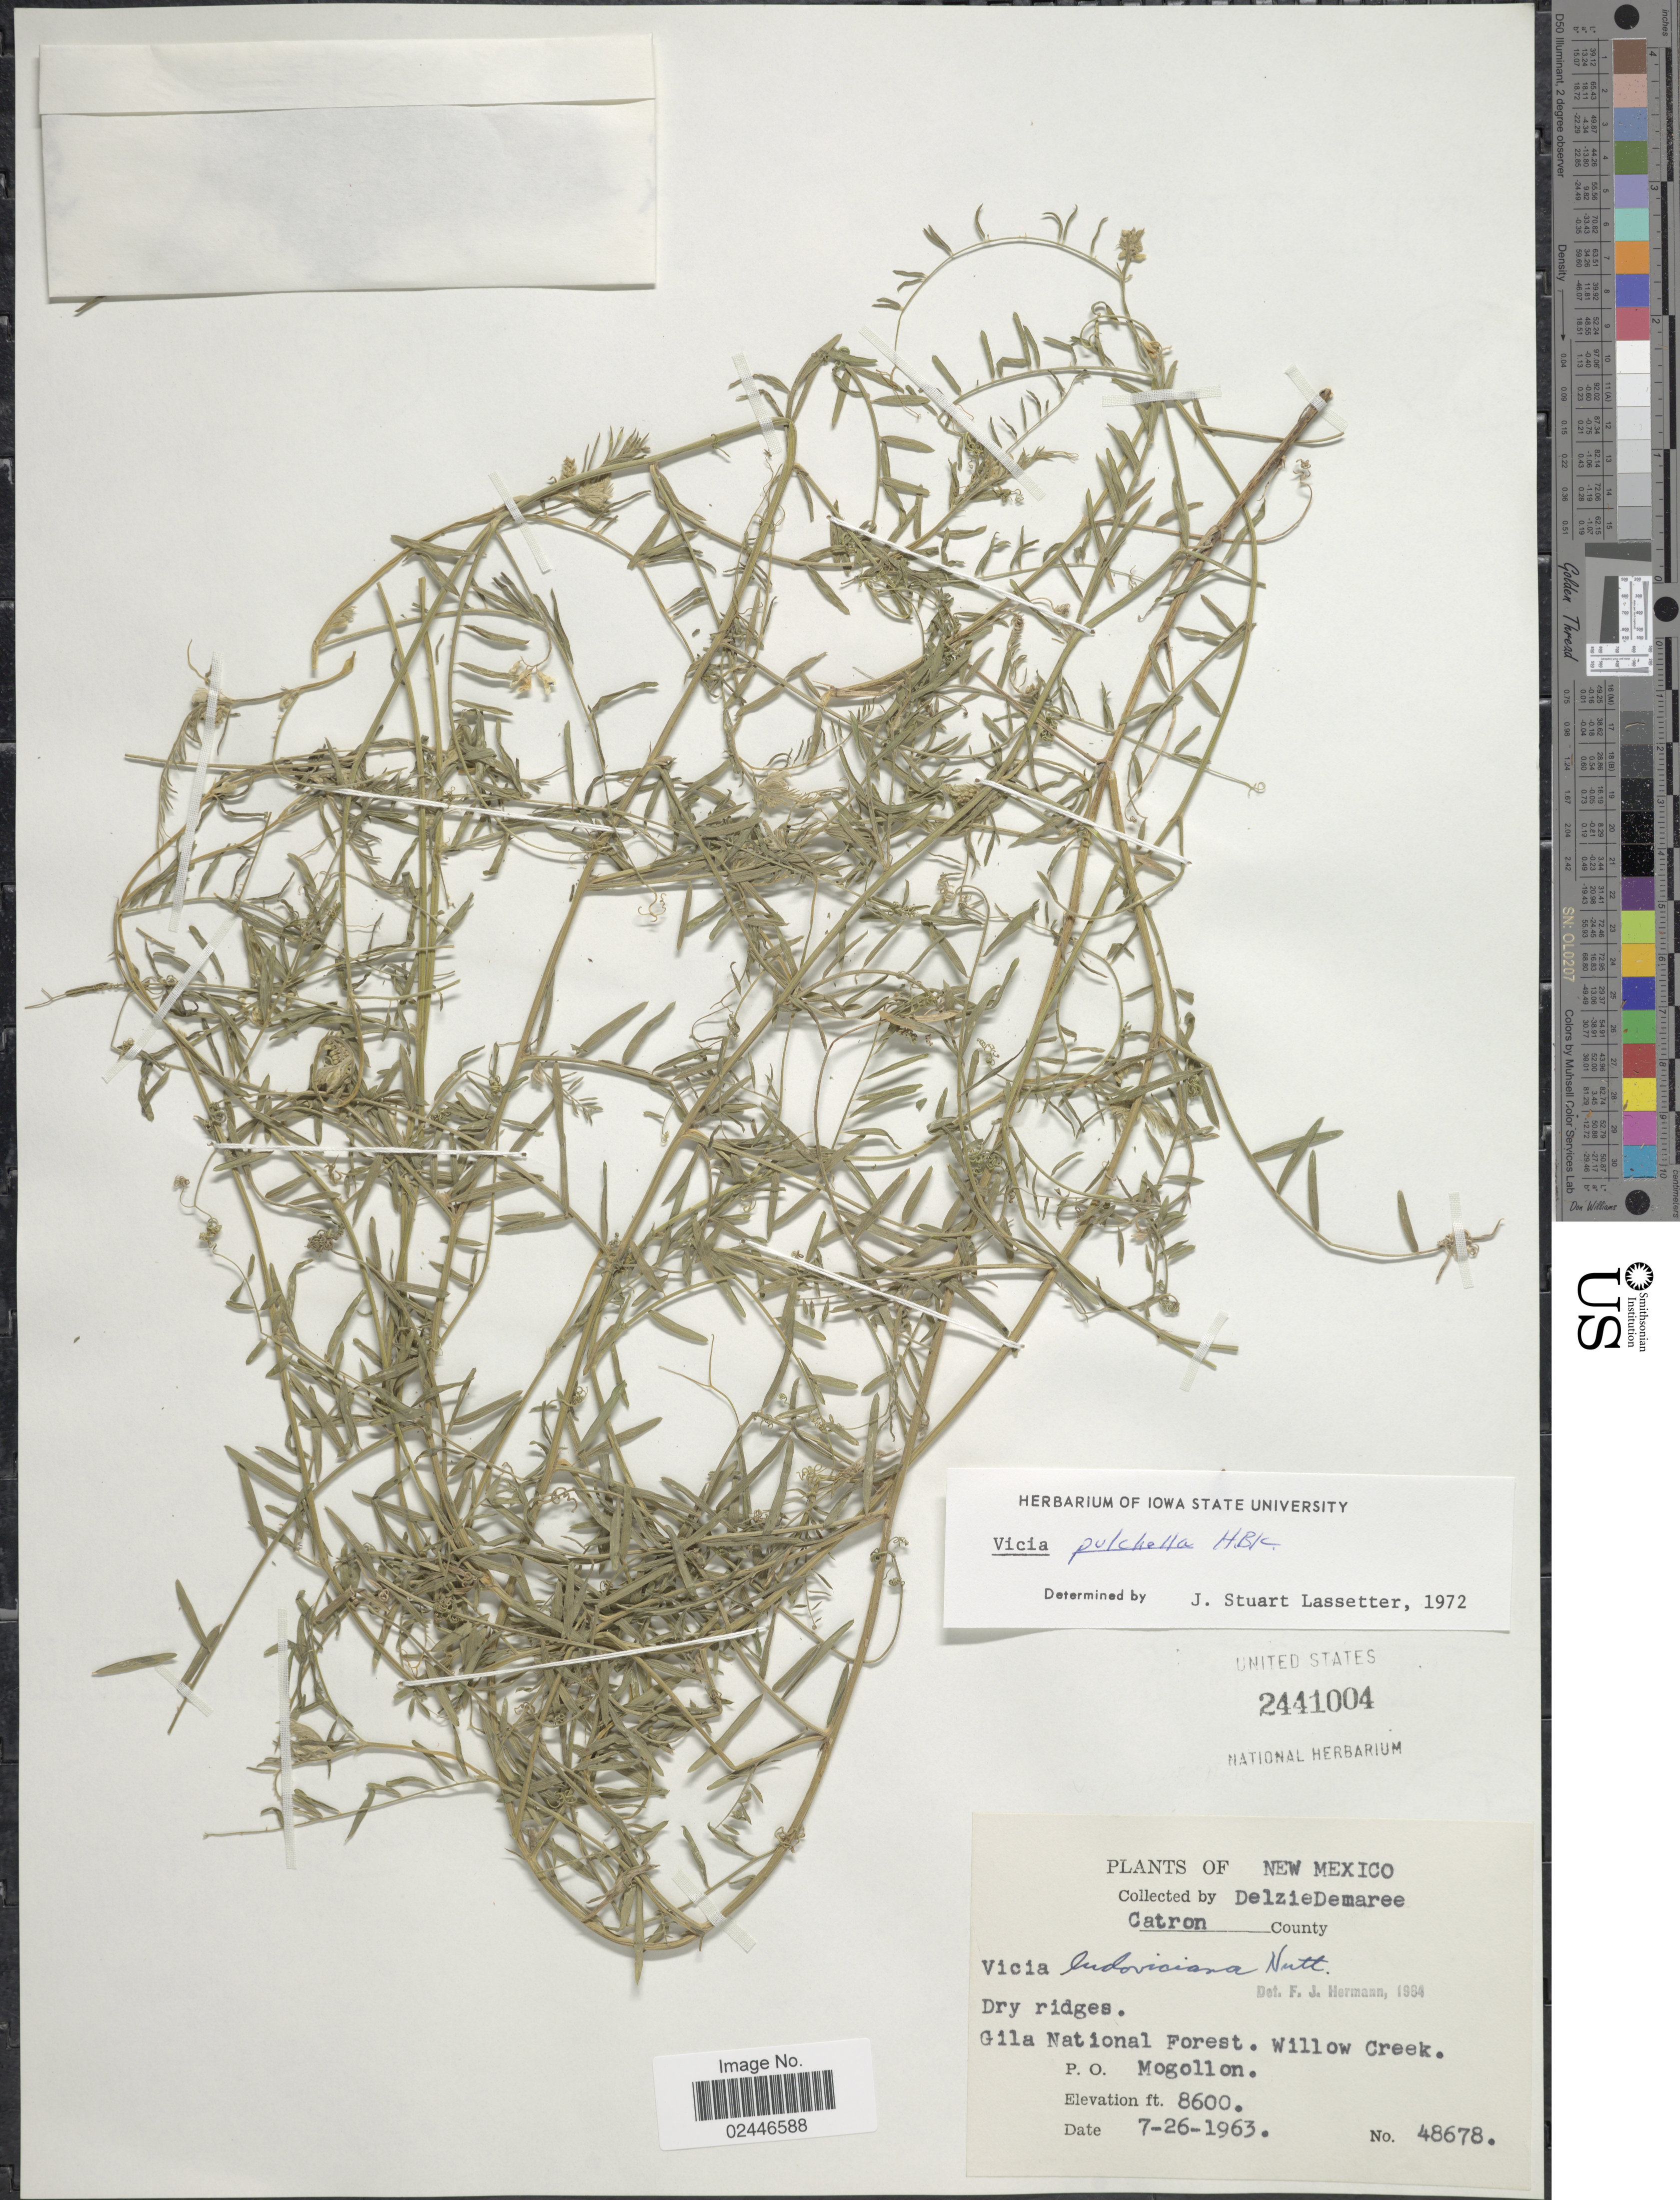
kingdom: Plantae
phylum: Tracheophyta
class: Magnoliopsida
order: Fabales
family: Fabaceae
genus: Vicia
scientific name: Vicia pulchella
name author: Kunth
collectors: D. Demaree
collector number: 48678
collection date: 1963-07-26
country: United States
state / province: New Mexico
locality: Catron County, Gila National Forest, Willow Creek, P.O. Mogollon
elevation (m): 2621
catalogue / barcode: US 2441004